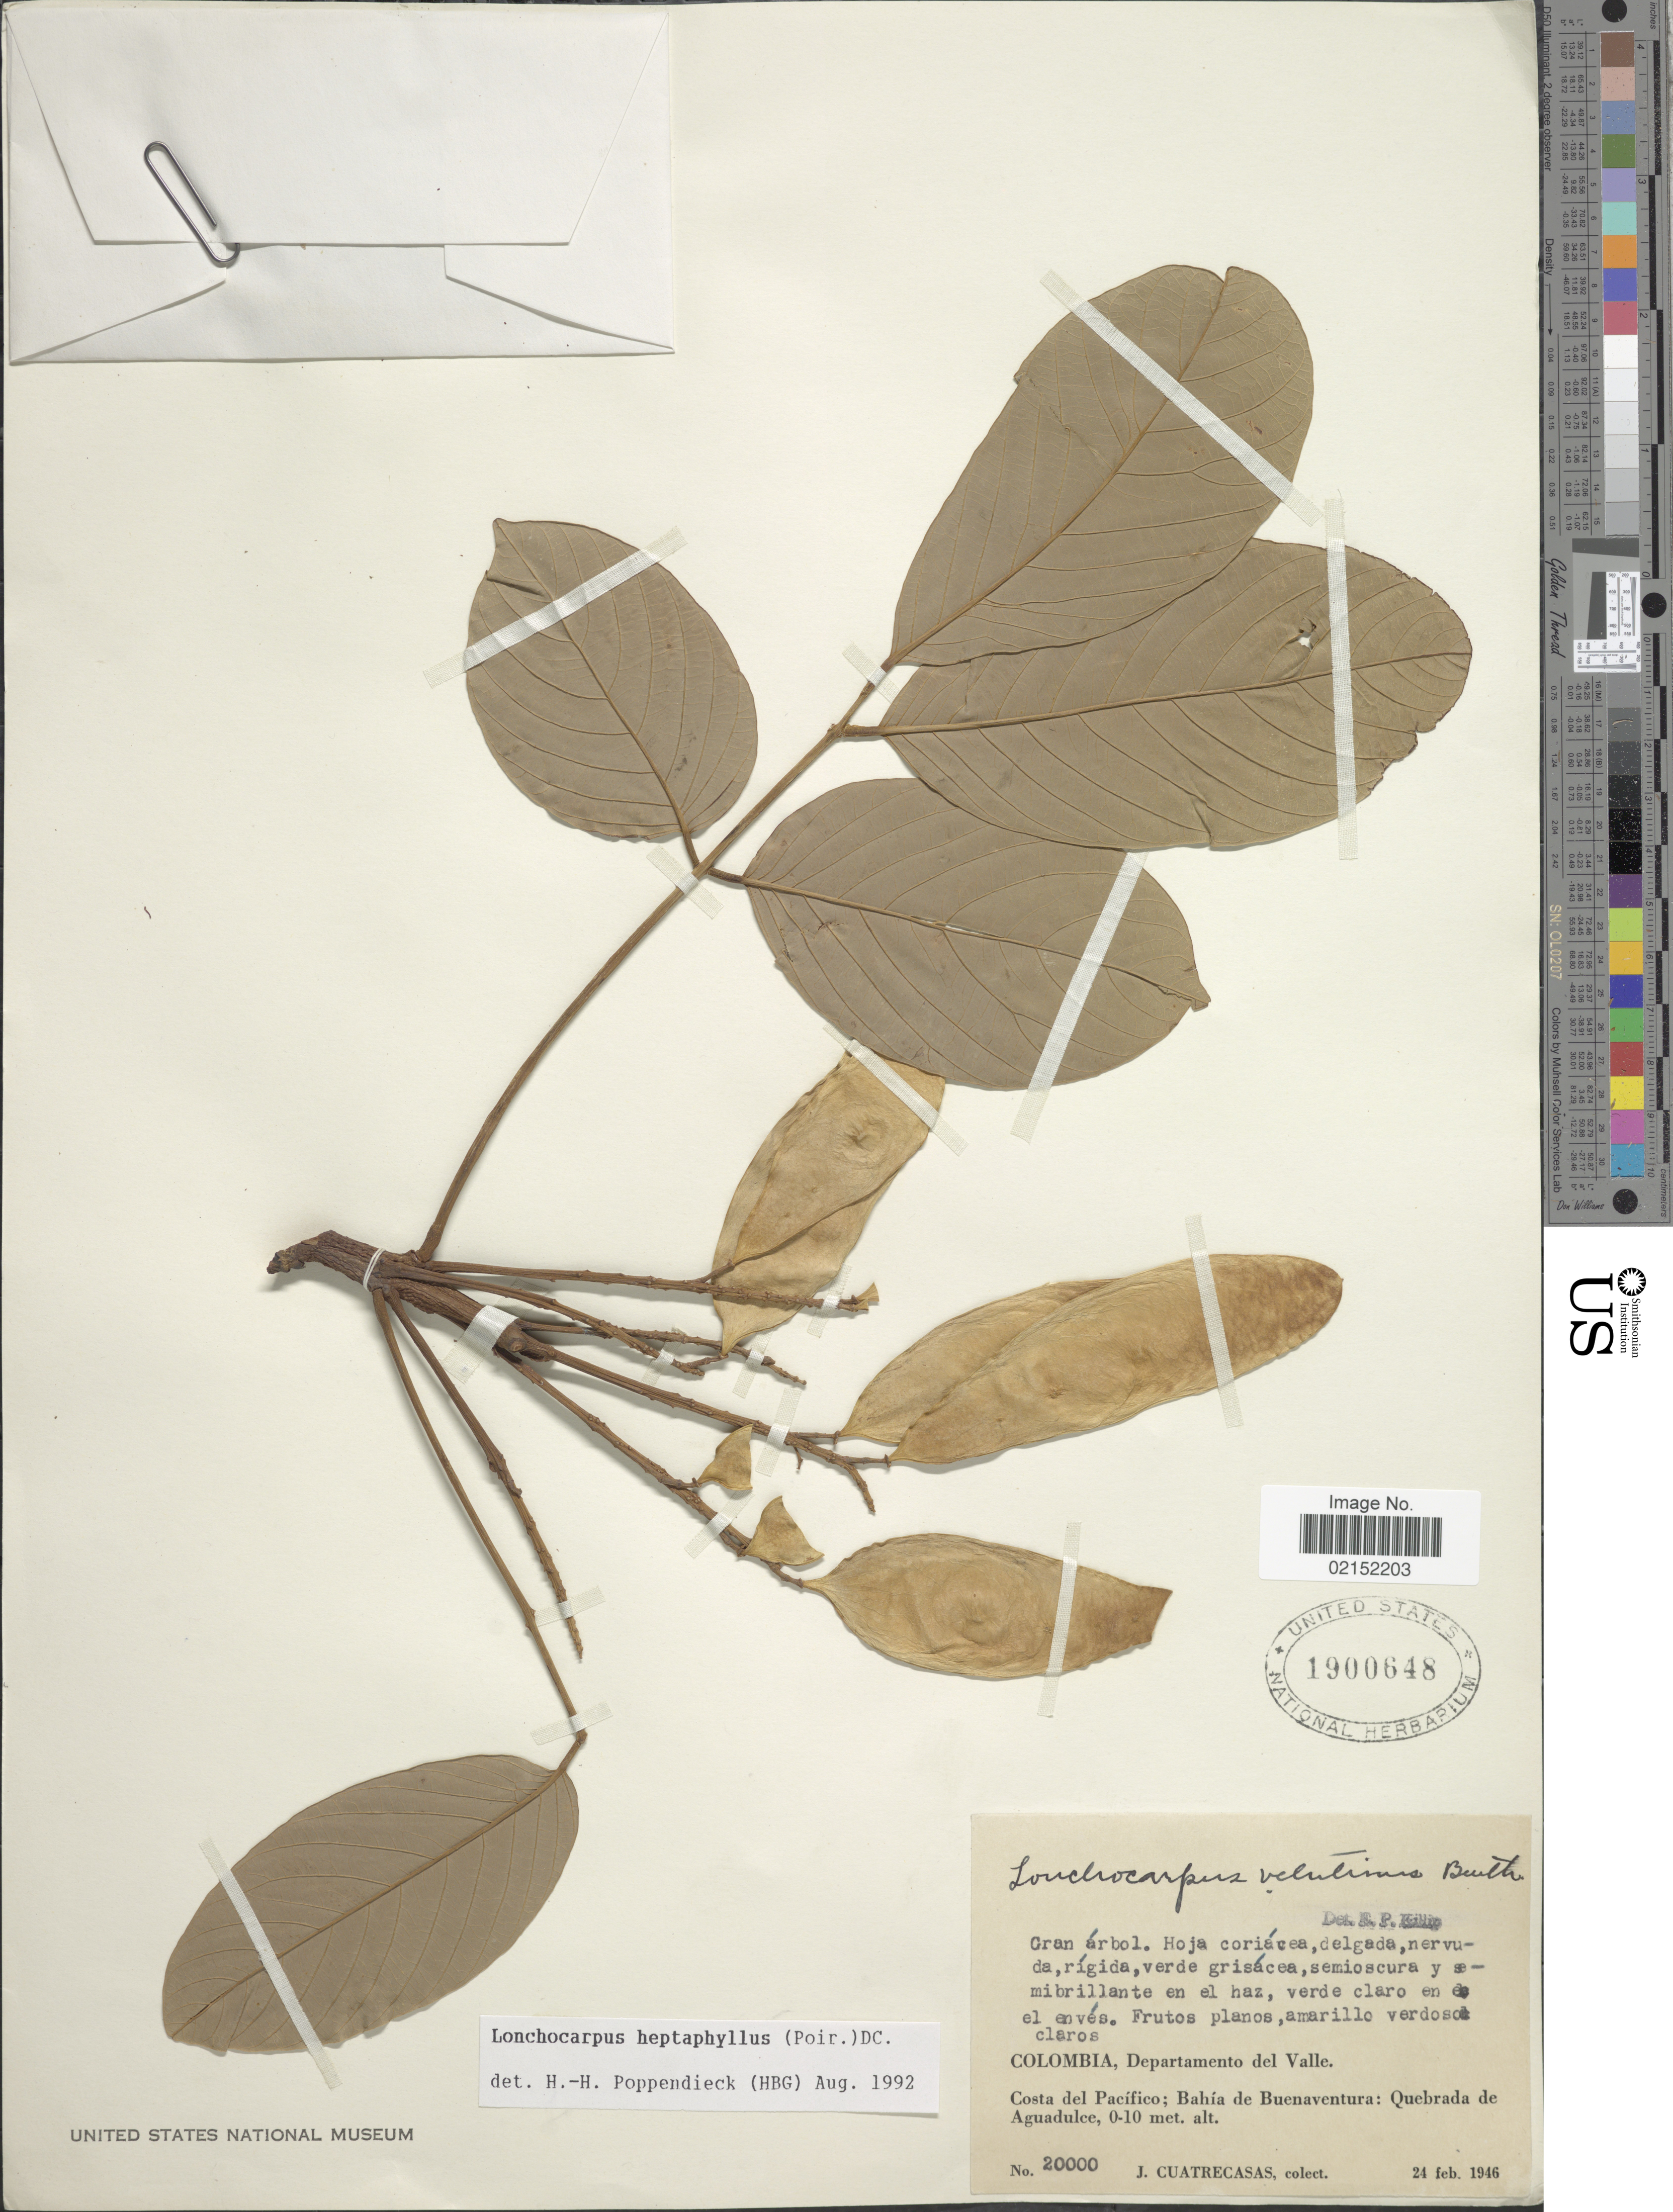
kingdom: Plantae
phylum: Tracheophyta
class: Magnoliopsida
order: Fabales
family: Fabaceae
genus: Lonchocarpus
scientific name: Lonchocarpus heptaphyllus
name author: (Poir.) DC.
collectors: J. Cuatrecasas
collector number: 20000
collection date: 1946-02-24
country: Colombia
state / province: Valle del Cauca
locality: Colombia , Departamento del Valle, Costa del Pacifico; Bahia de Buenaventura: Quebrada de Aguadulce.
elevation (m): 0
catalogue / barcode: US 1900648